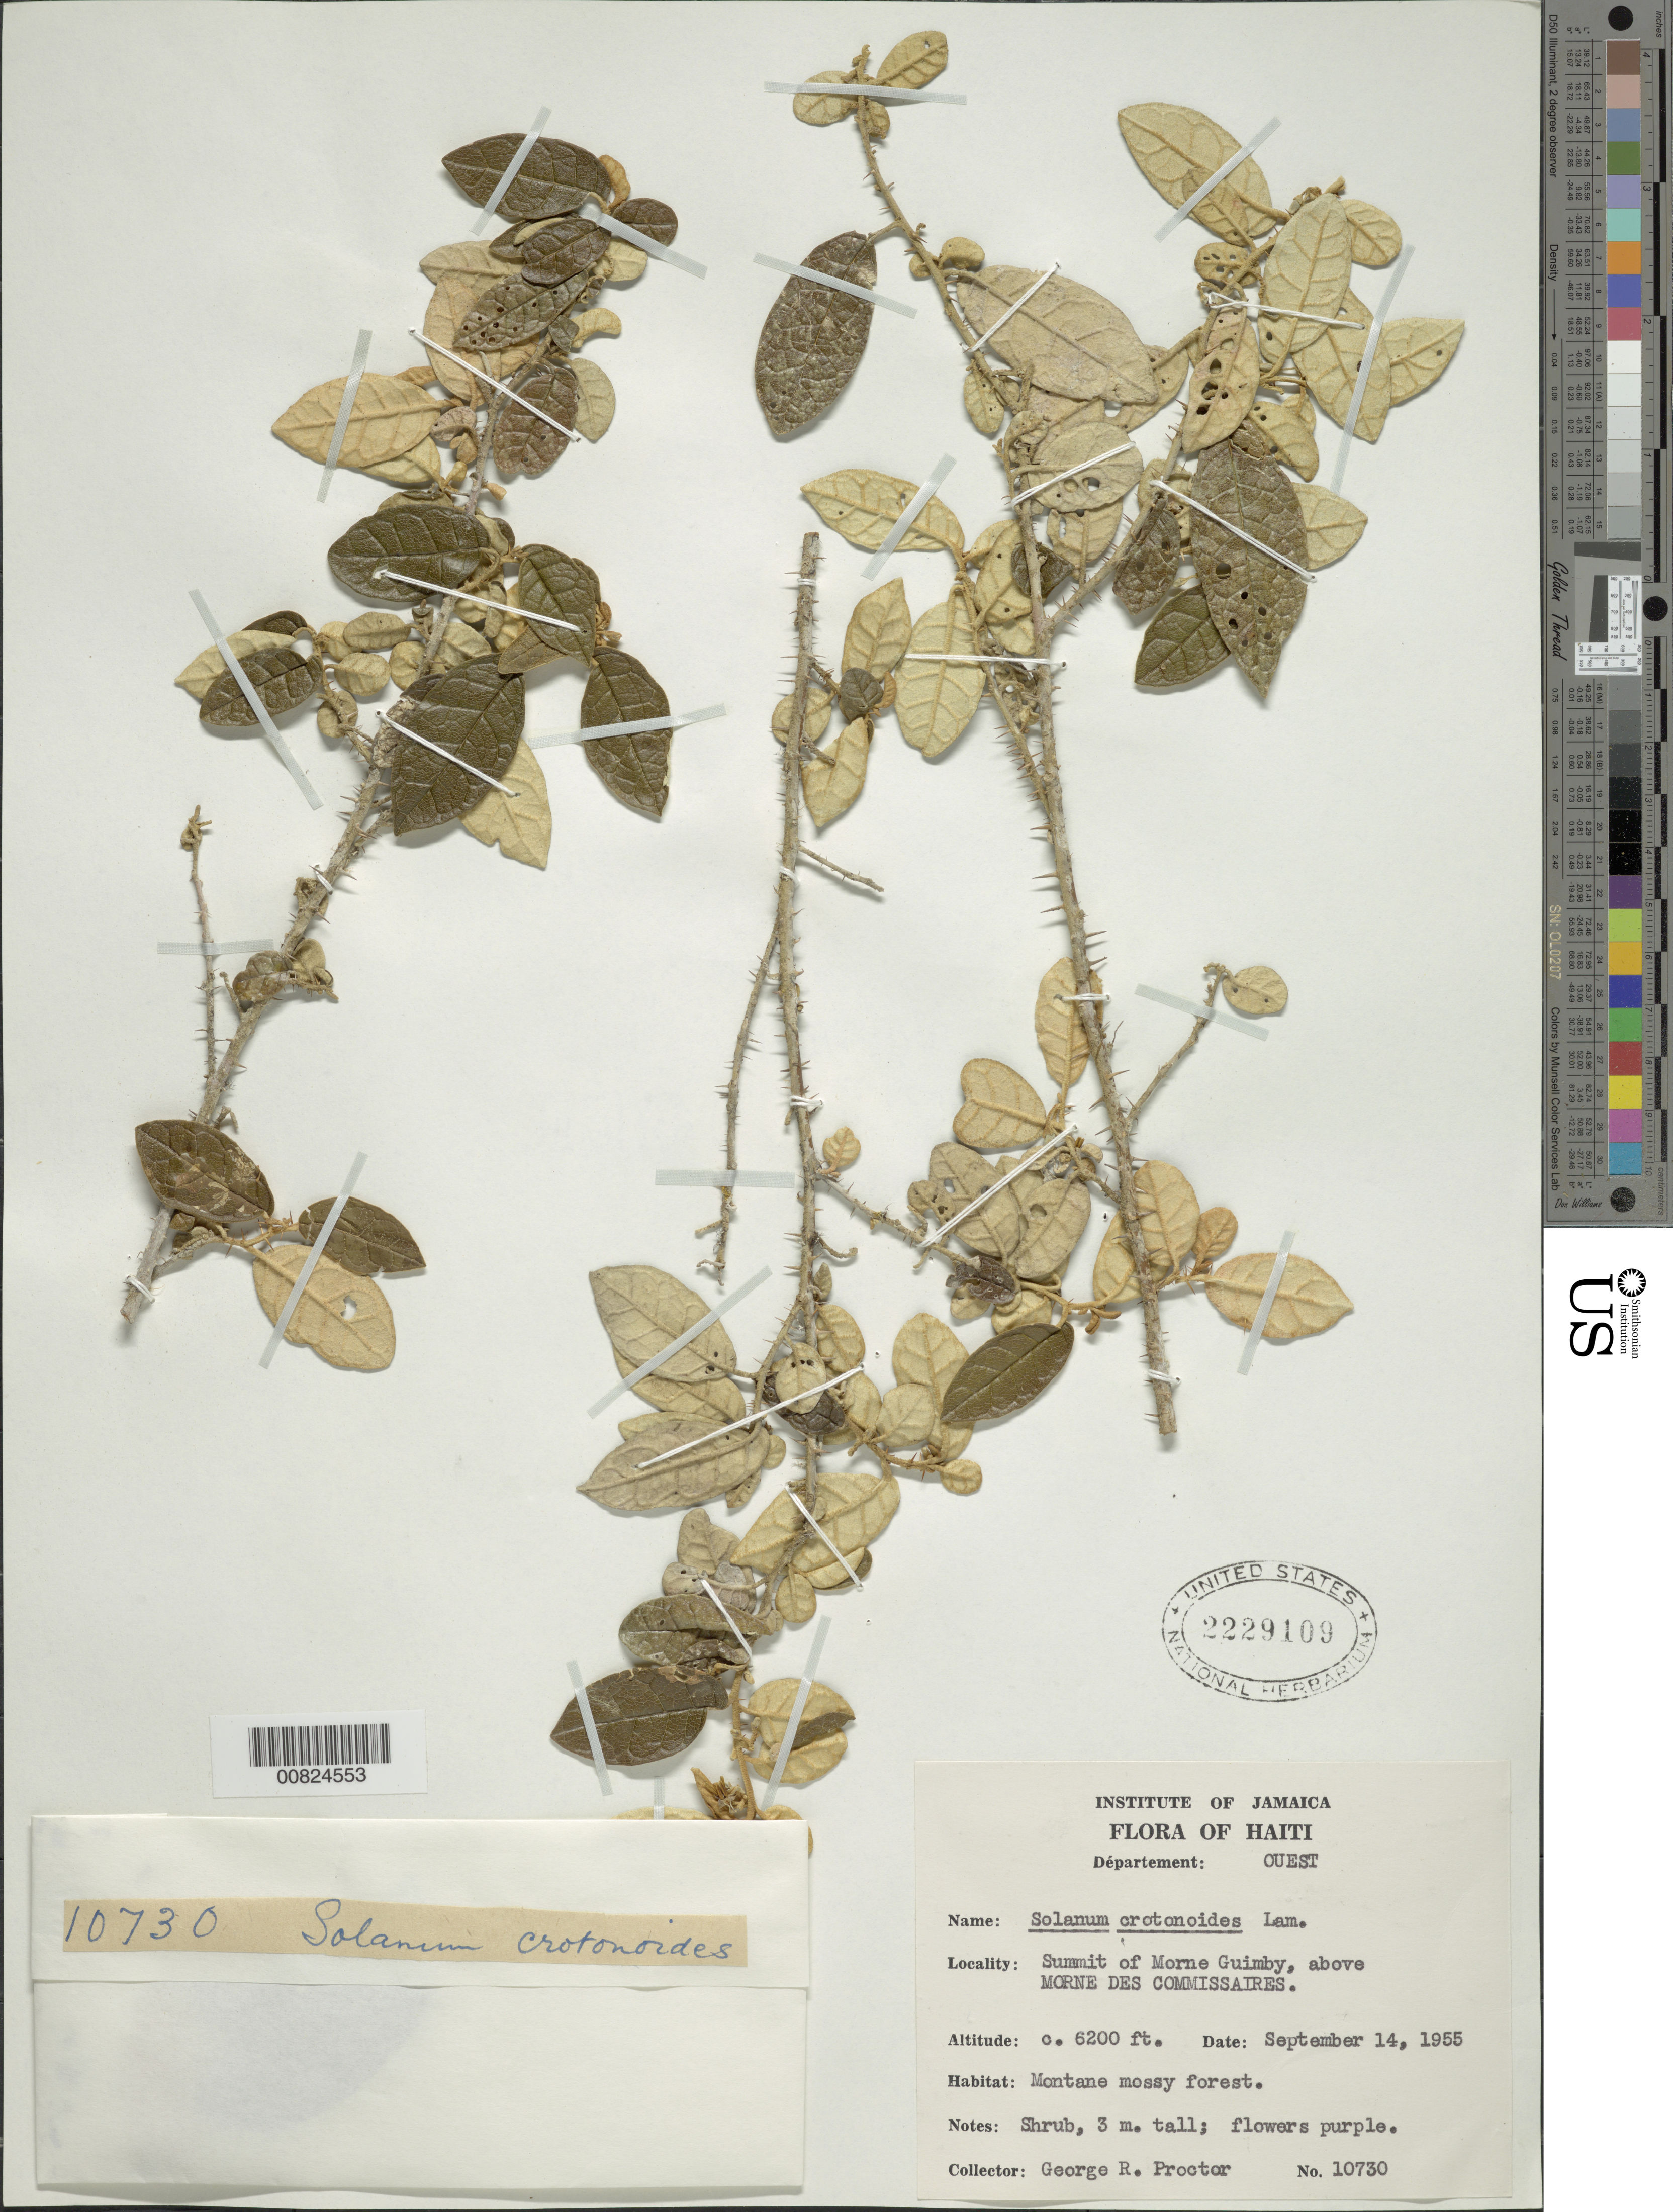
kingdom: Plantae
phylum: Tracheophyta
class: Magnoliopsida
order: Solanales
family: Solanaceae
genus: Solanum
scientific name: Solanum crotonoides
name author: Lam.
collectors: G. R. Proctor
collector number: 10730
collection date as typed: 14 Sep 1955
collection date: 1955-09-14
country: Haiti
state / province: Ouest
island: Hispaniola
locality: Summit of Morne Guimby, above Morne des Commissaires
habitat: Montane mossy forest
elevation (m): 1890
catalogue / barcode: US 2229109